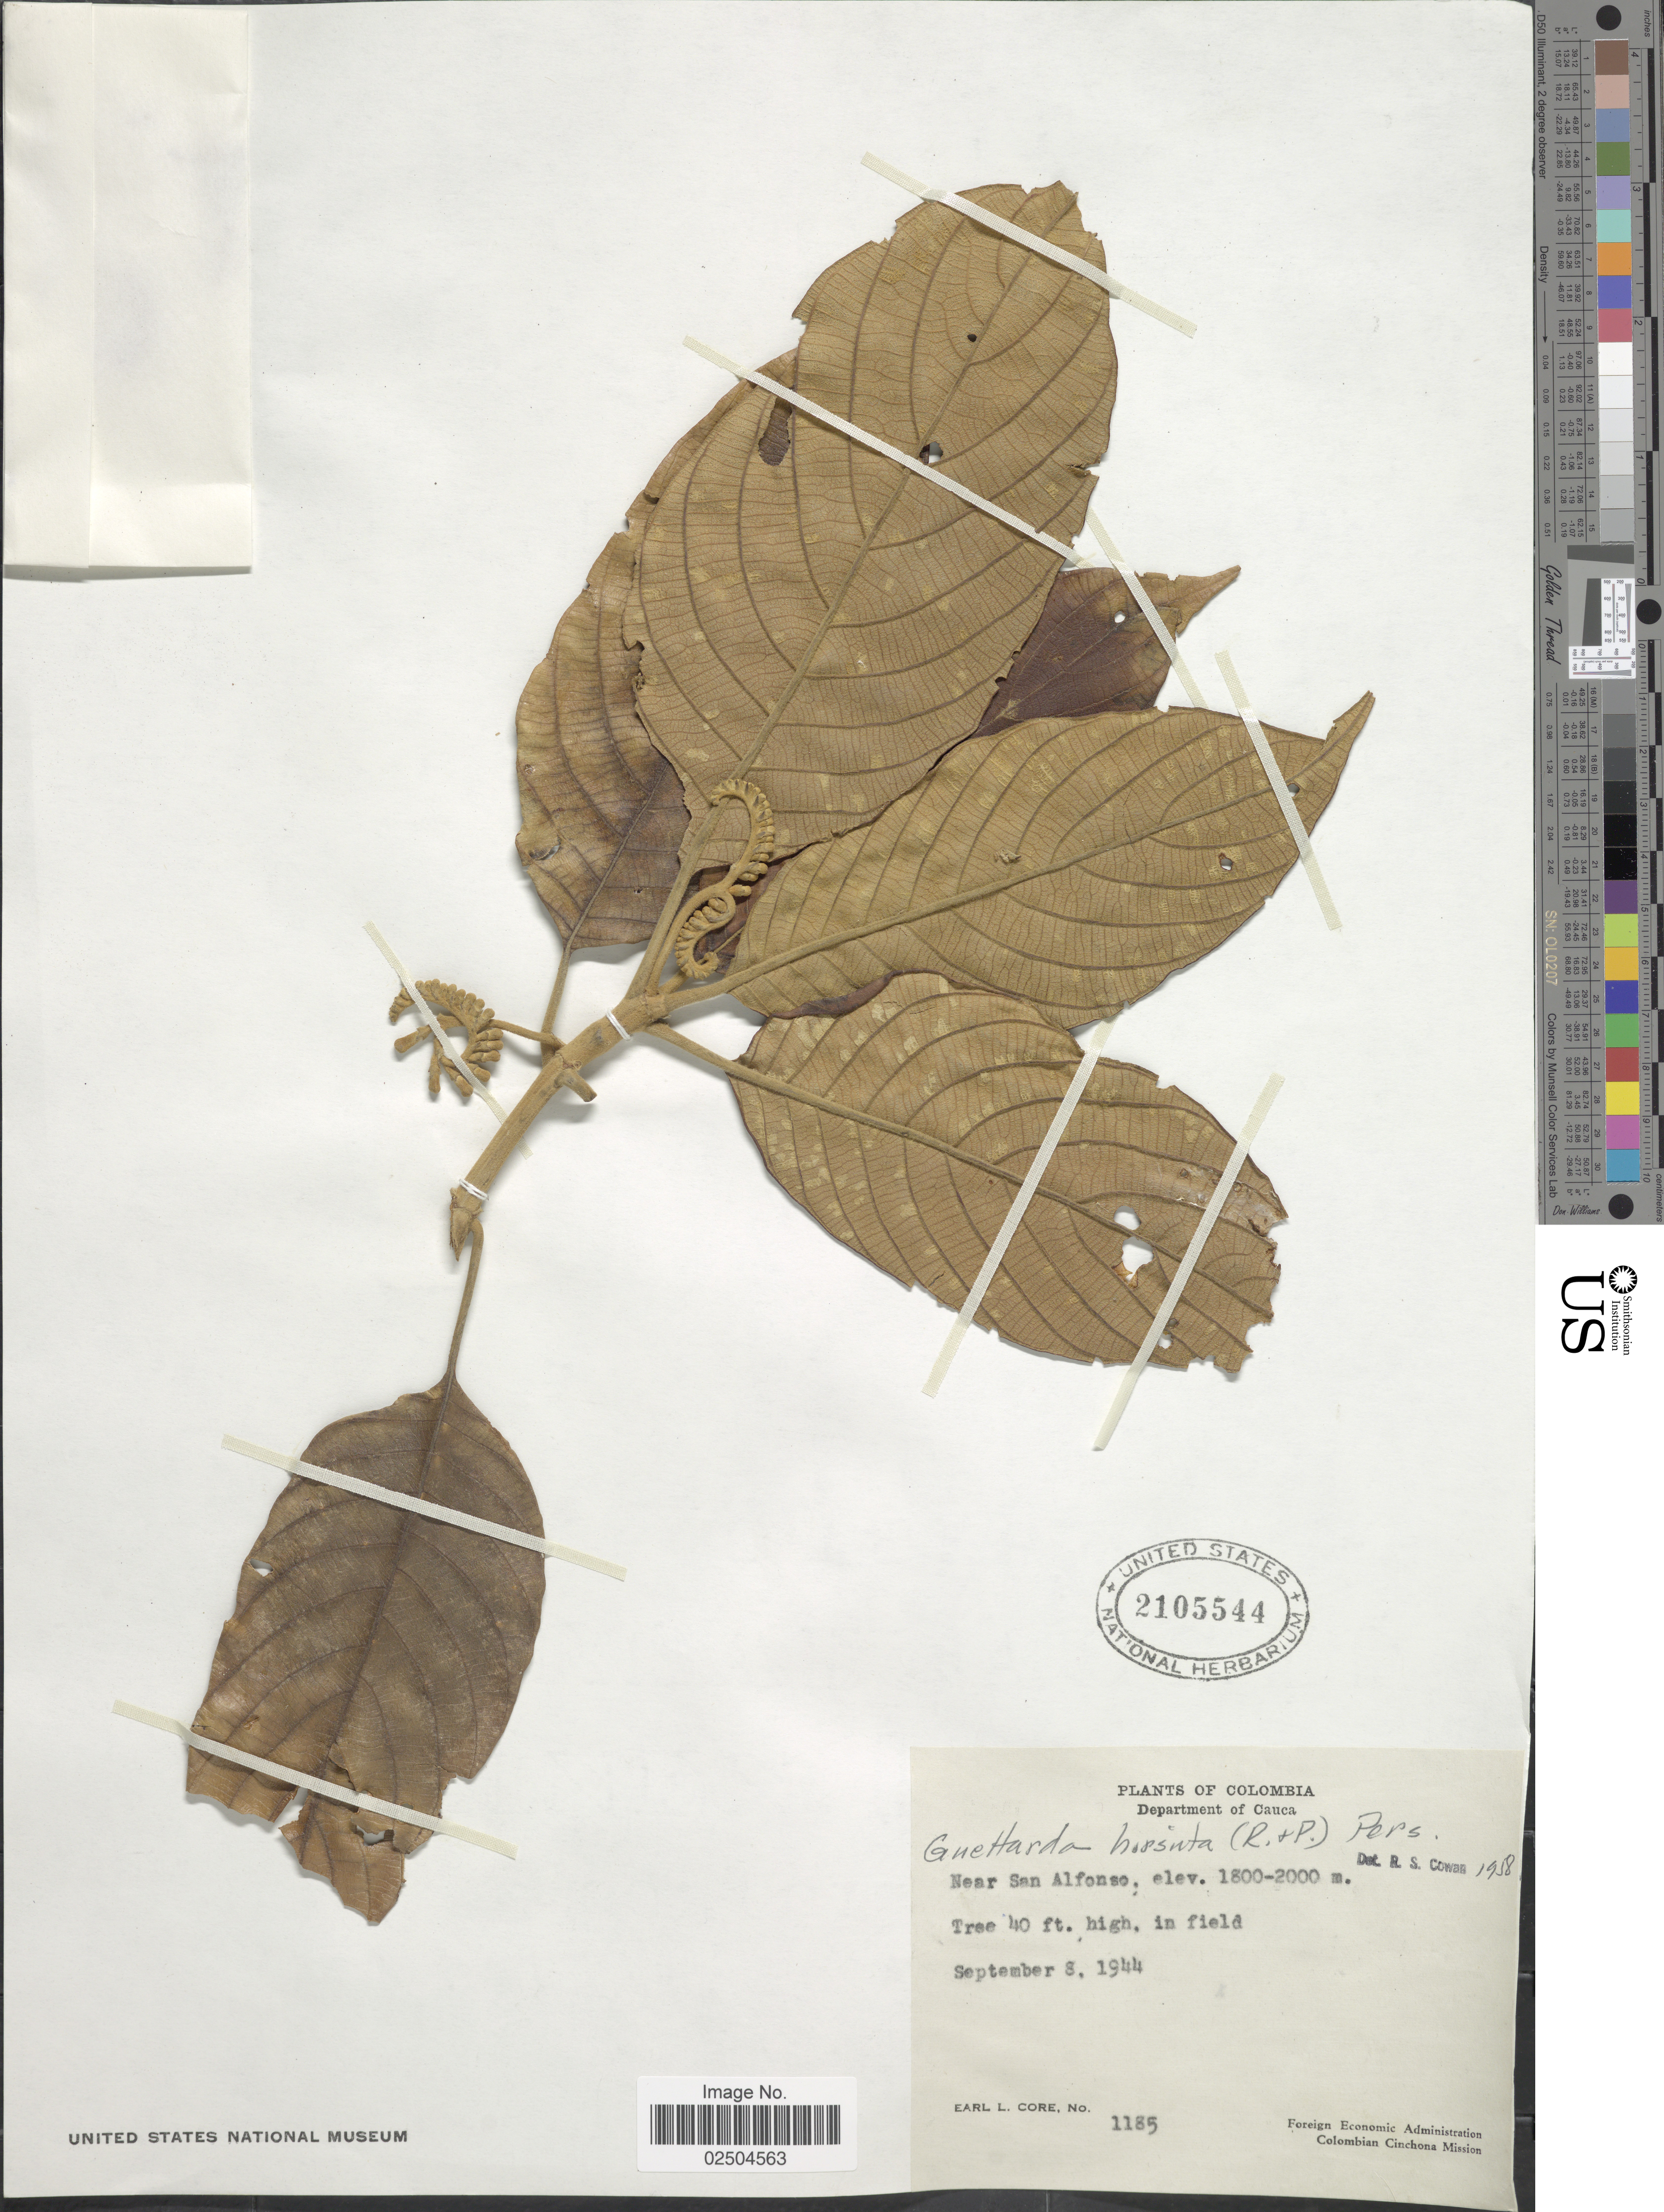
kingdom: Plantae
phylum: Tracheophyta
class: Magnoliopsida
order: Gentianales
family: Rubiaceae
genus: Guettarda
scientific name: Guettarda hirsuta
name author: (Ruiz & Pav.) Pers.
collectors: E. L. Core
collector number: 1185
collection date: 1944-09-08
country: Colombia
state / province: Cauca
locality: Department of Cauca, Near San Alfonso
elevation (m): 1800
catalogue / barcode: US 2105544